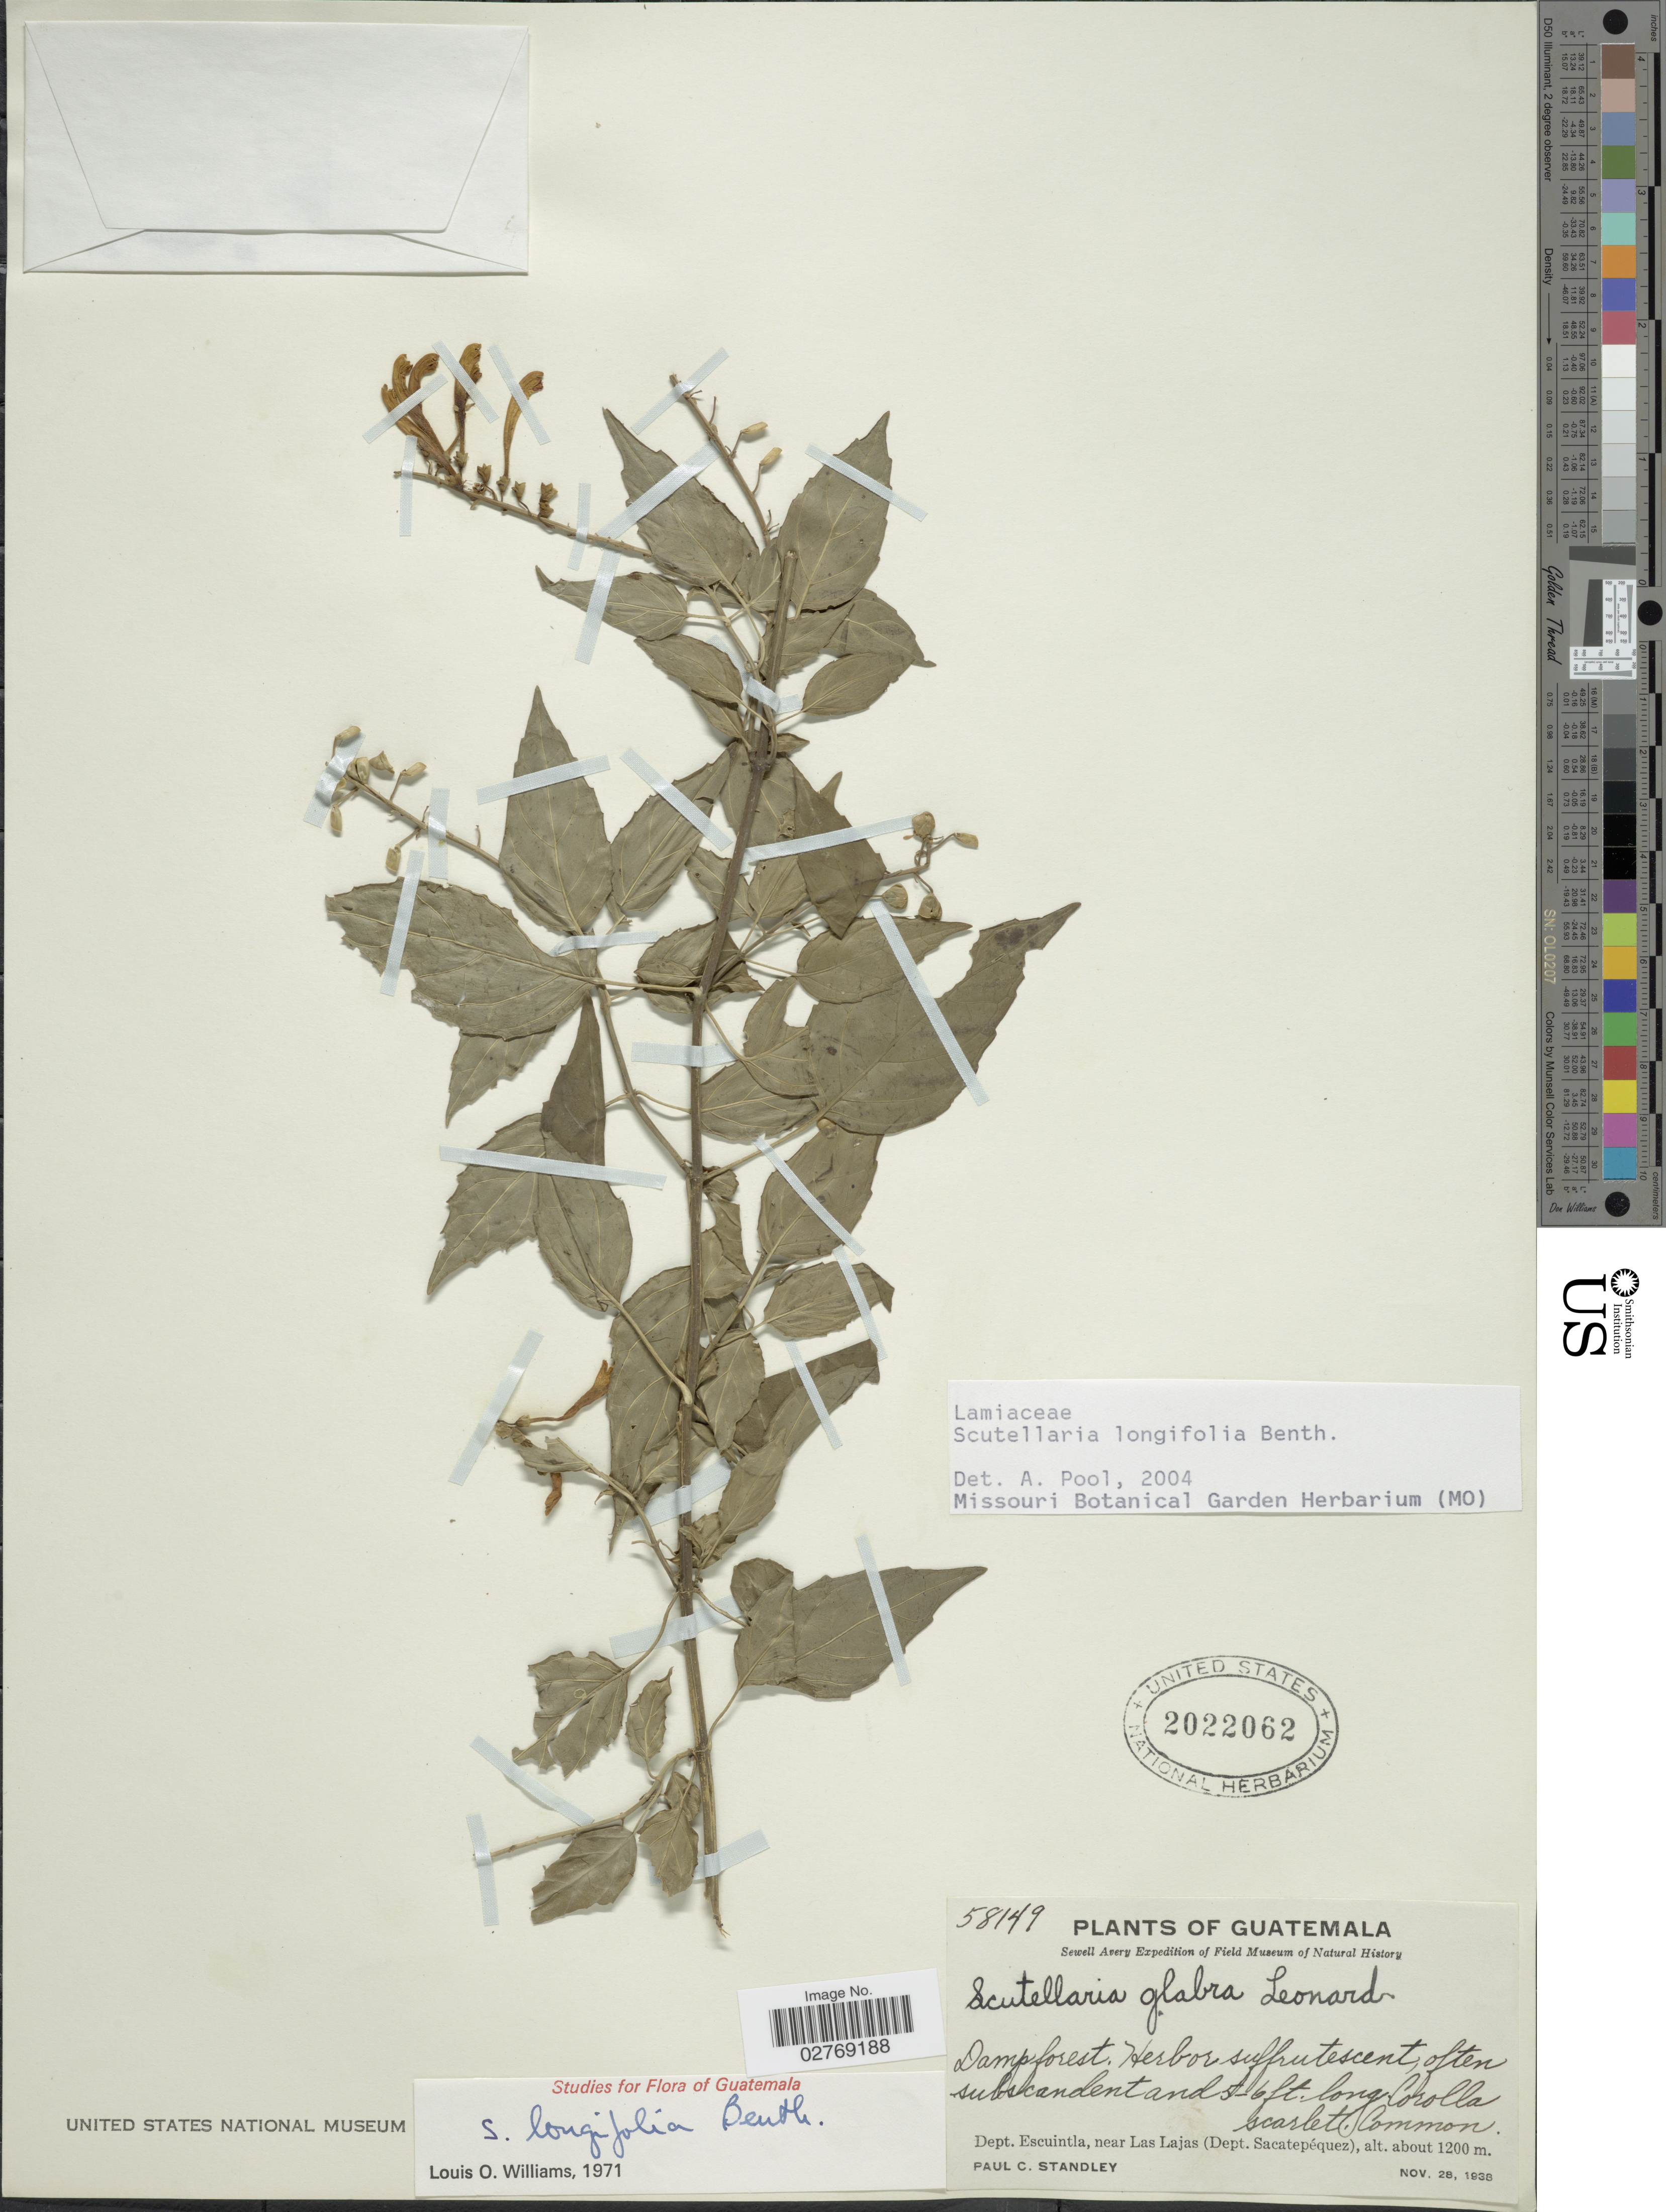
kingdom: Plantae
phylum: Tracheophyta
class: Magnoliopsida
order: Lamiales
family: Lamiaceae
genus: Scutellaria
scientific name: Scutellaria longifolia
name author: Donn. Sm.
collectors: P. C. Standley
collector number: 58149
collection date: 1938-11-28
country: Guatemala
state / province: Escuintla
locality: Dept. Escuintla, near Las Lajas (Dept. Sacatepéquez).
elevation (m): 1200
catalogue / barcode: US 2022062